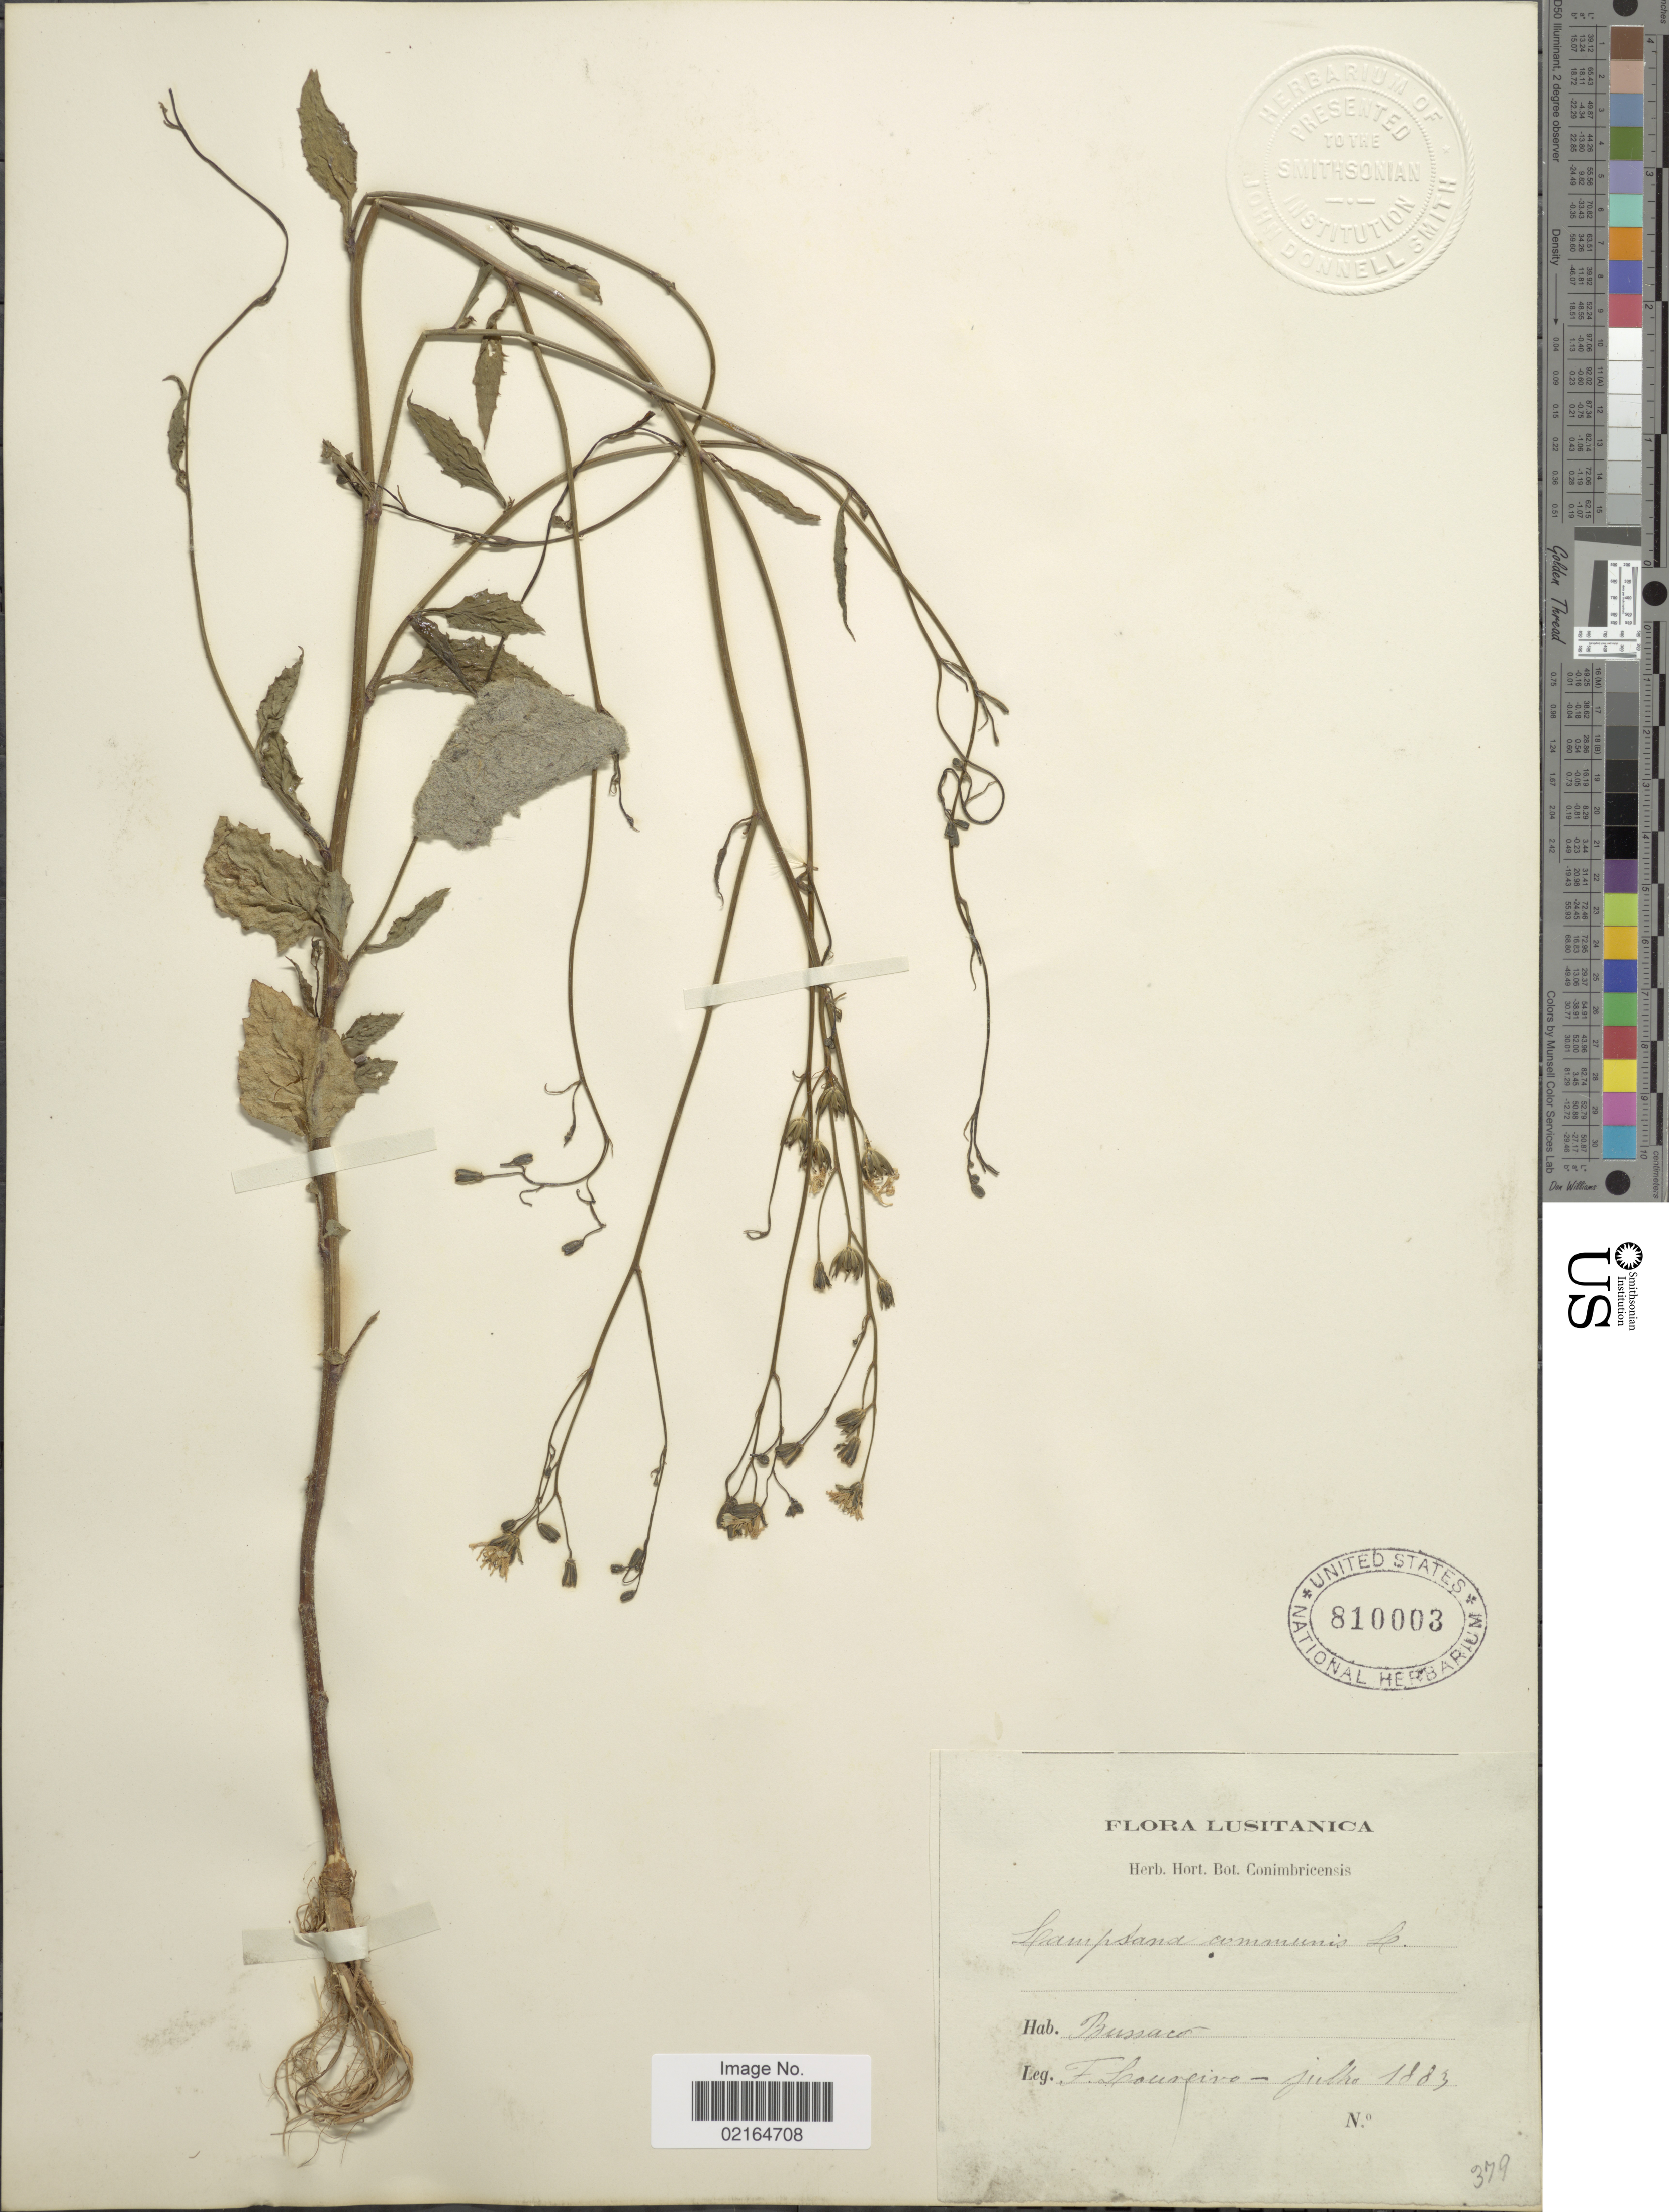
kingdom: Plantae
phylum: Tracheophyta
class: Magnoliopsida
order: Asterales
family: Asteraceae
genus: Lapsana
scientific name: Lapsana communis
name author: L.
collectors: F. Louveivo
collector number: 379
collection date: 1883-07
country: Portugal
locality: Lusitanica, Bussaco [interpreted].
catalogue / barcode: US 810003